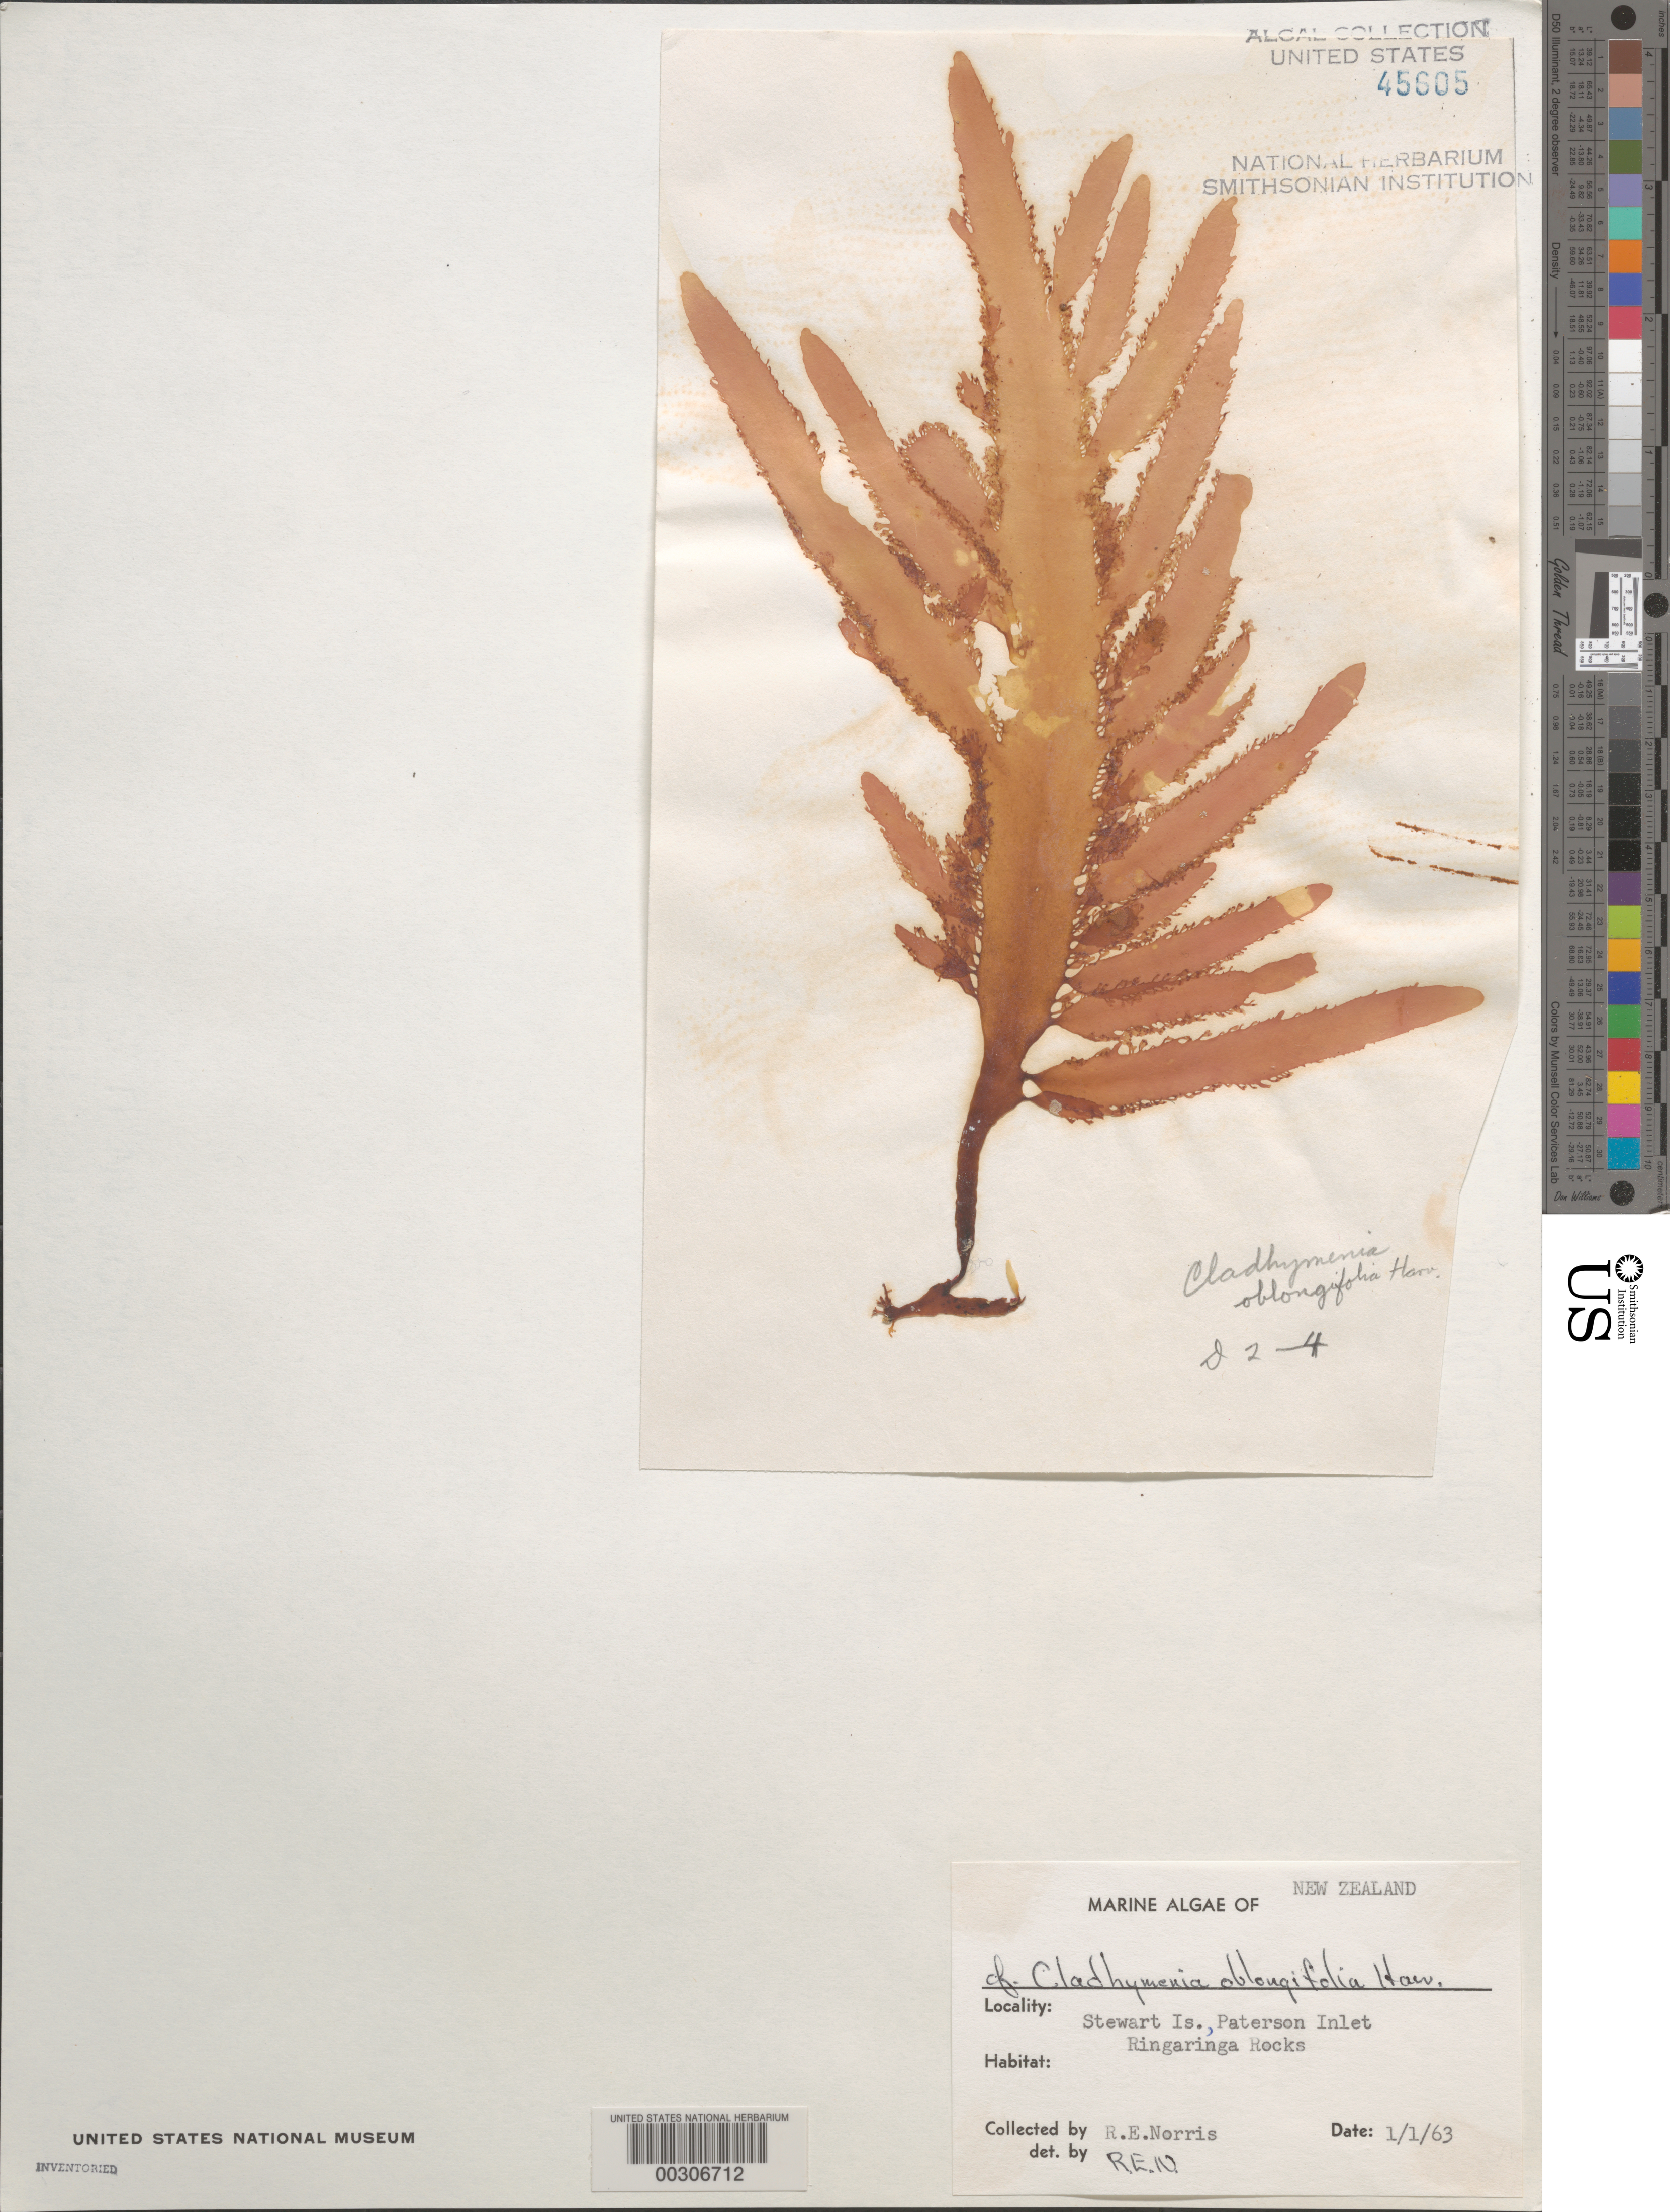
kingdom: Plantae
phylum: Rhodophyta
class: Florideophyceae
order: Ceramiales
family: Rhodomelaceae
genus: Cladhymenia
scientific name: Cladhymenia oblongifolia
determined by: Norris, R. E.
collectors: R. E. Norris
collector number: D2-4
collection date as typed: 01 Jan 1963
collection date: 1963-01-01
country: New Zealand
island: Stewart Island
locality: Ringaringa Rocks, Paterson Inlet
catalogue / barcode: US 45605